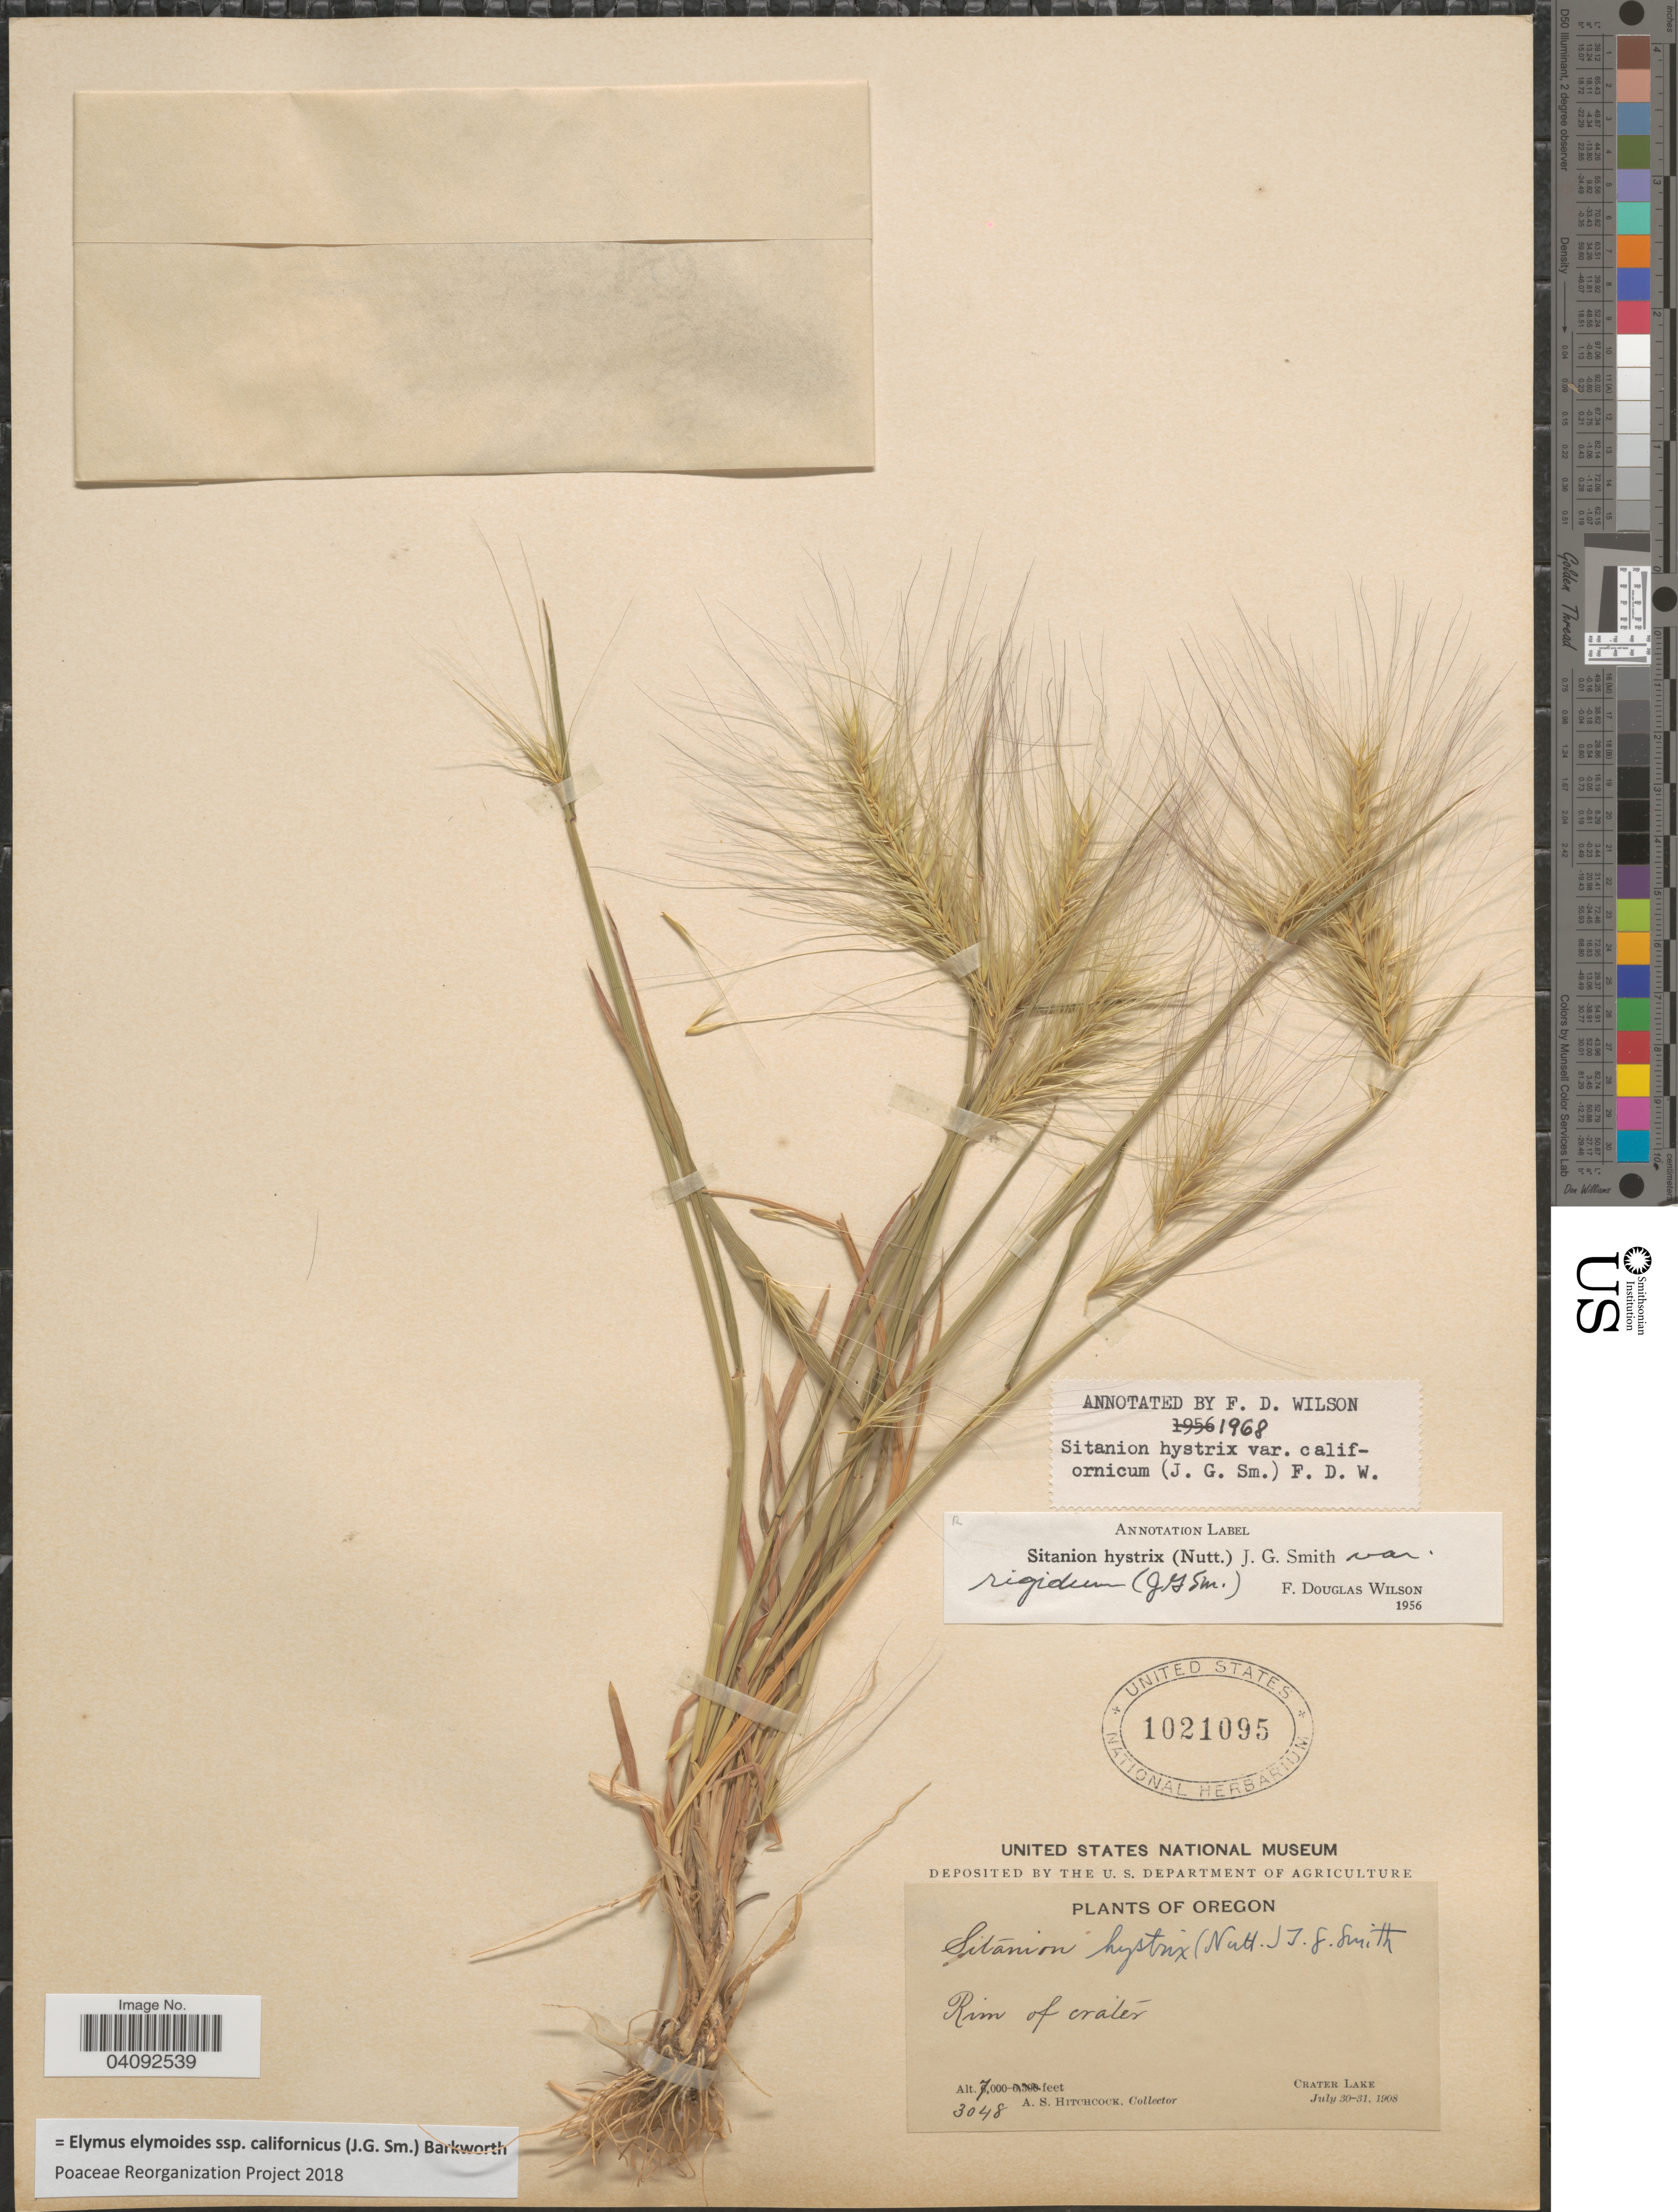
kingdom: Plantae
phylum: Tracheophyta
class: Liliopsida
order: Poales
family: Poaceae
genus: Elymus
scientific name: Elymus elymoides subsp. californicus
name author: (J.G. Sm.) Barkworth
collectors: A. S. Hitchcock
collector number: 3048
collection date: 1908-07-30/1908-07-31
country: United States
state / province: Oregon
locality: Crater Lake.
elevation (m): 2134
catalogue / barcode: US 1021095